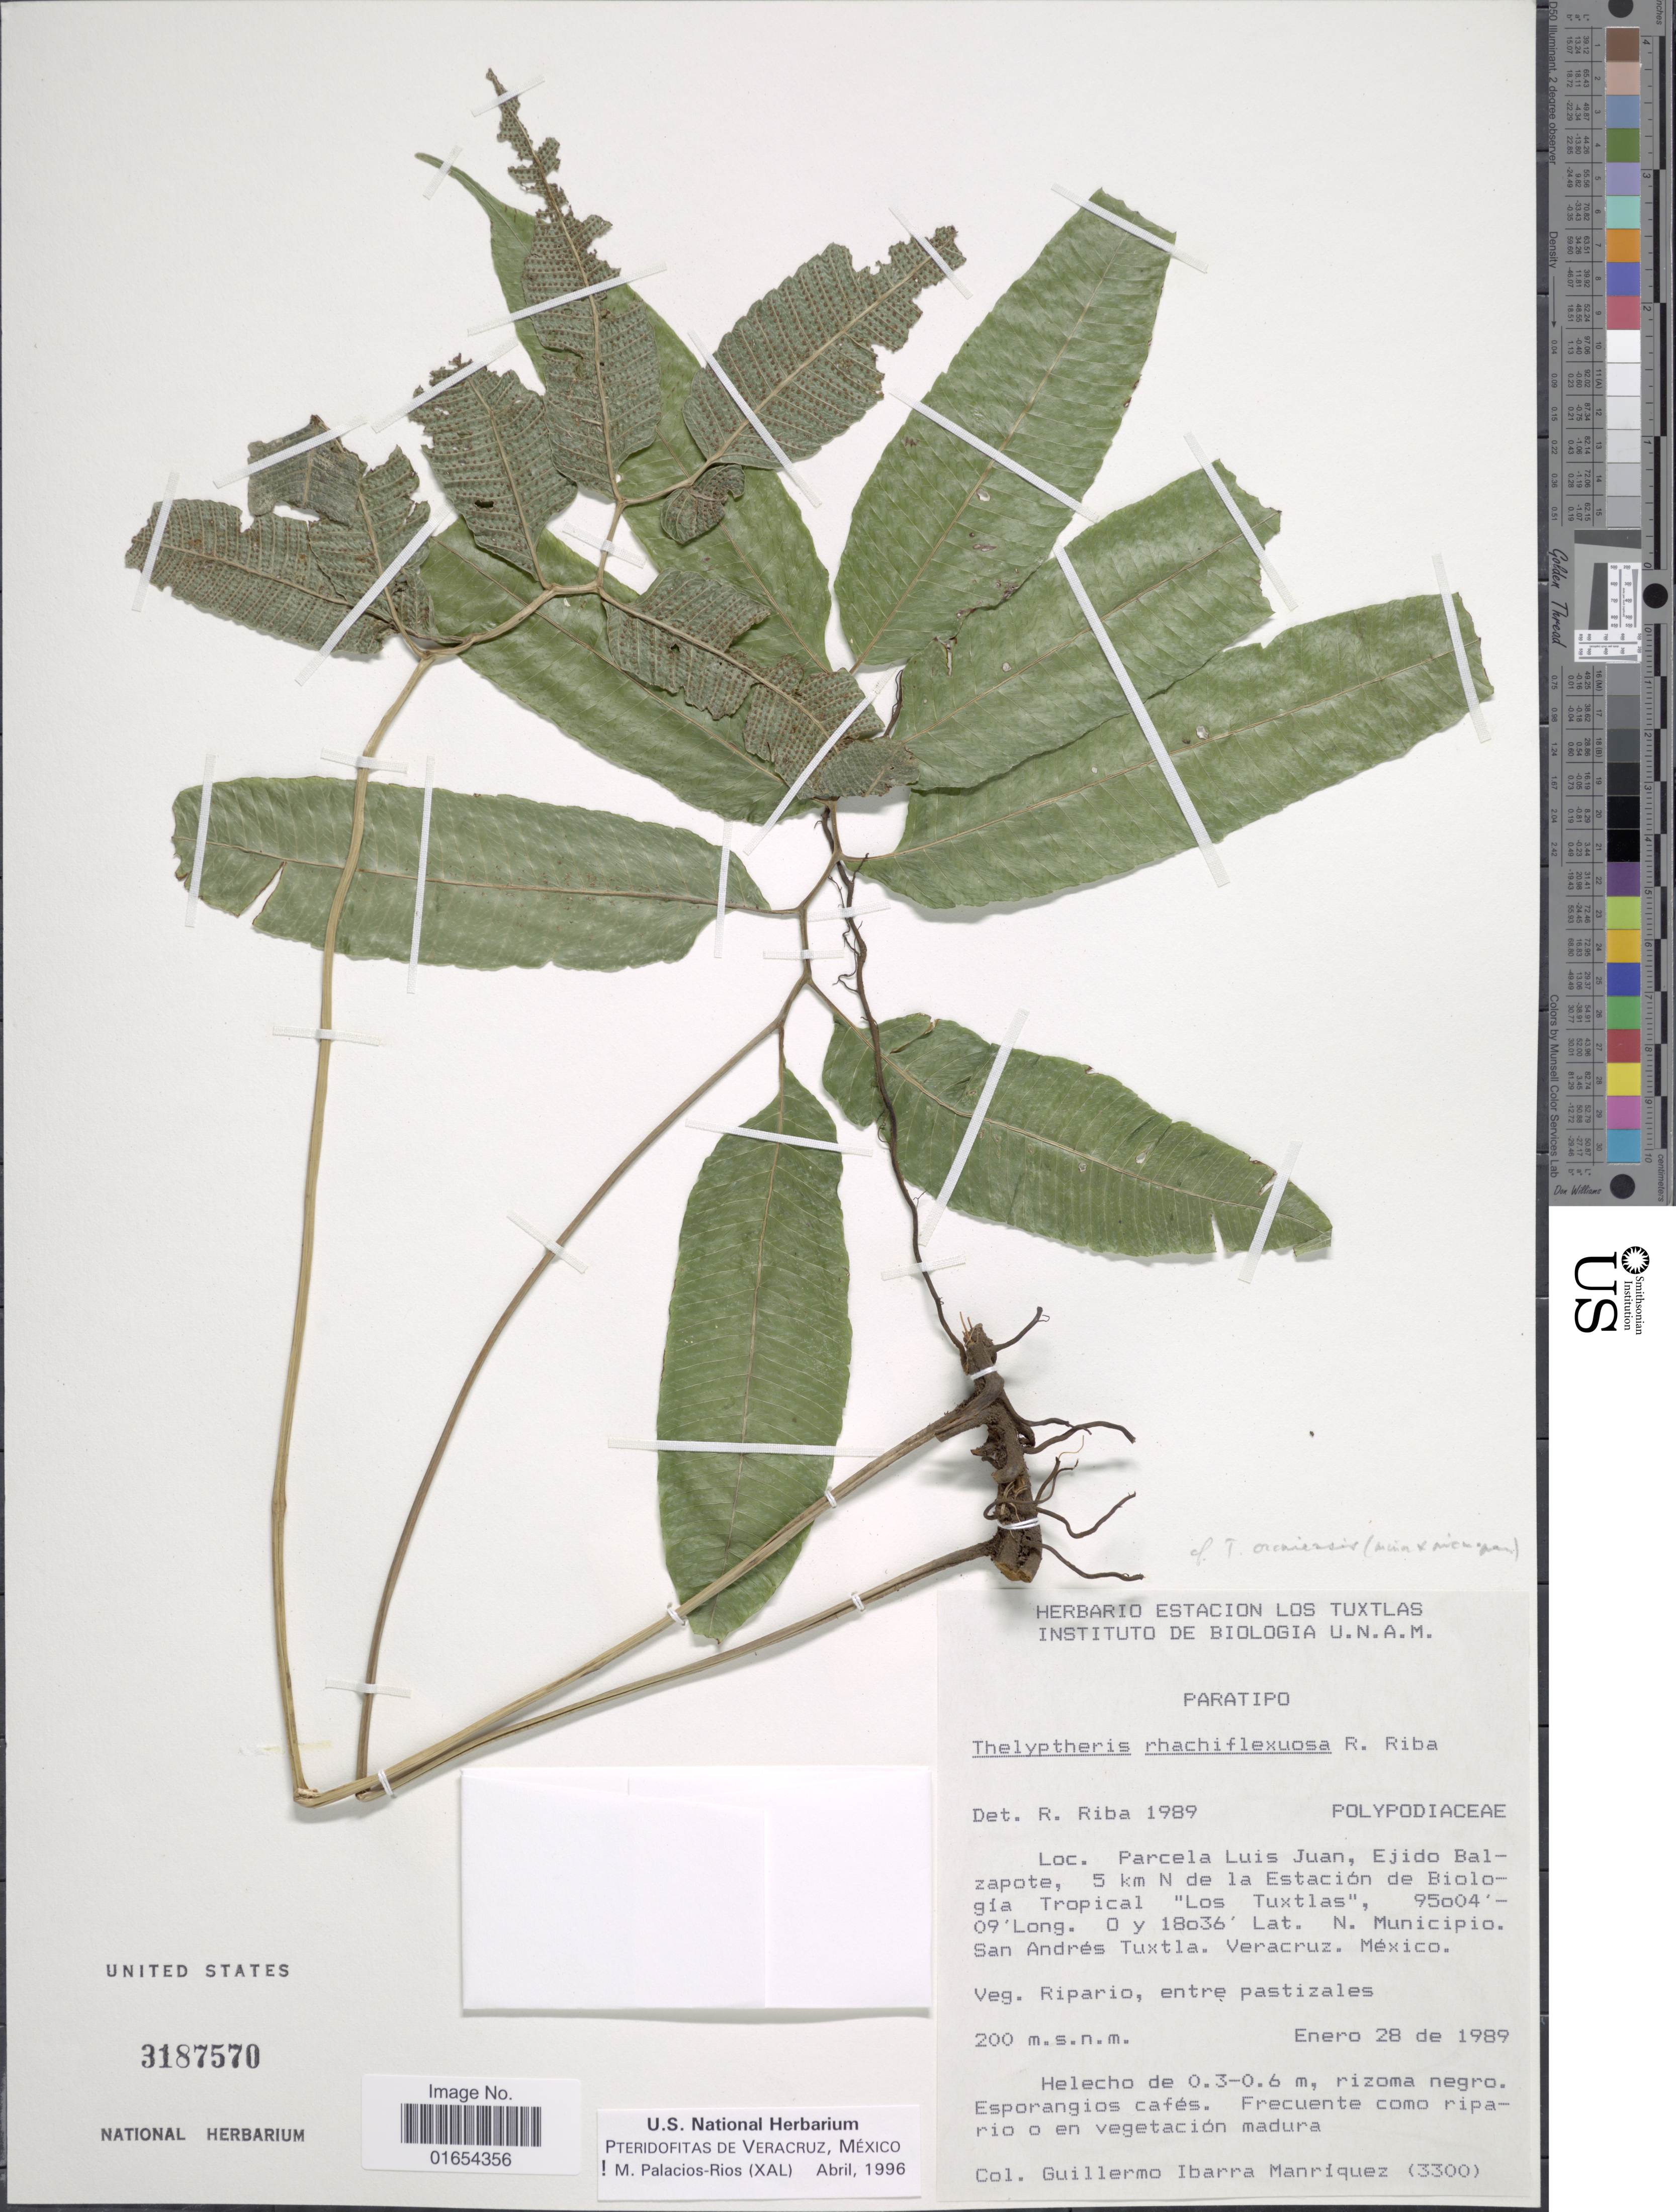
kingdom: Plantae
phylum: Tracheophyta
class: Polypodiopsida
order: Polypodiales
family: Thelypteridaceae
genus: Goniopteris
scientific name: Goniopteris rhachiflexuosa (Riba) comb. nov., ined 2015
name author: (Riba)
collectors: G. Ibarra-Manríquez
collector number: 3300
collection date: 1989-01-28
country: Mexico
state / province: Veracruz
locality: Parcela Luis Juan, Ejido Balzapote, 5 km N de la Estacion de Biologia Tropical " Los Tuxtlas ", San Andres Tuxtla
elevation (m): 200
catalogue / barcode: US 3187570